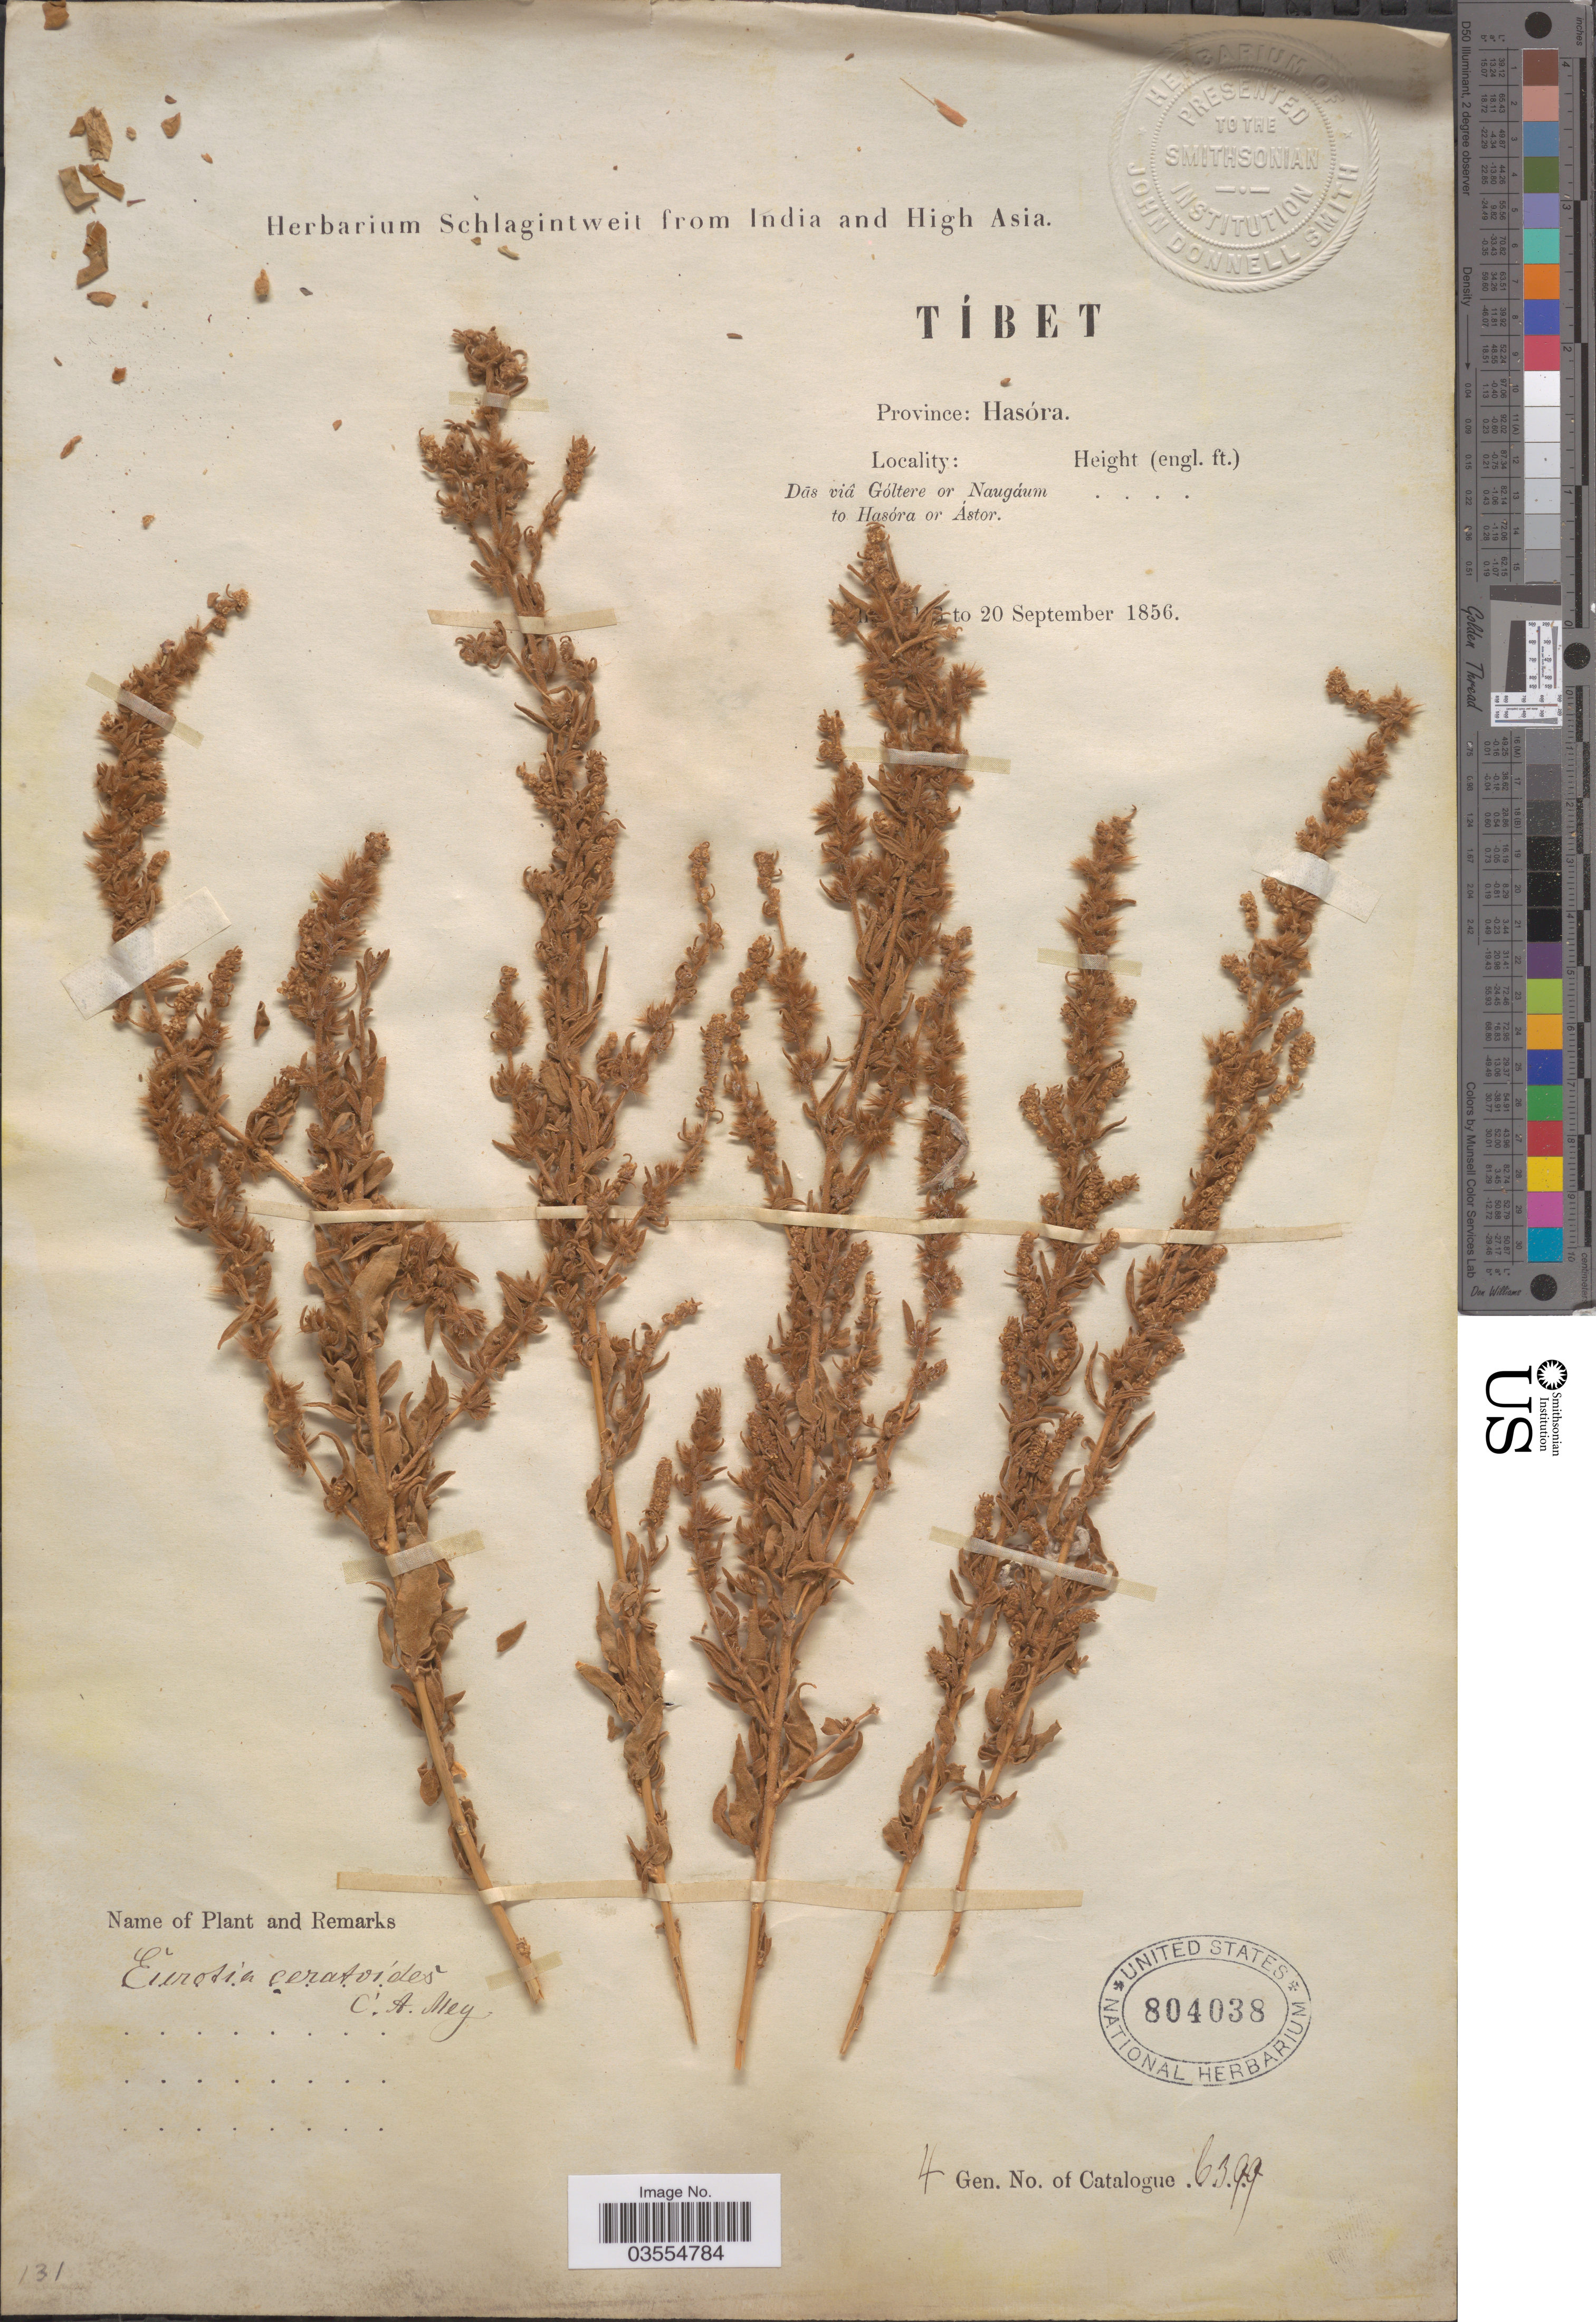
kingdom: Plantae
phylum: Tracheophyta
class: Magnoliopsida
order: Caryophyllales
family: Amaranthaceae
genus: Krascheninnikovia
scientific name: Krascheninnikovia ceratoides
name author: (L.) Gueldenst.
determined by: U.S. National Herbarium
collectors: ex herb. Schlagintweit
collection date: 1856-09-13/1856-09-20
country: China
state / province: Xizang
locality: Tíbet. Dās viâ Góltere or Naugáum to Hasóra or Ástor.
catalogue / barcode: US 804038